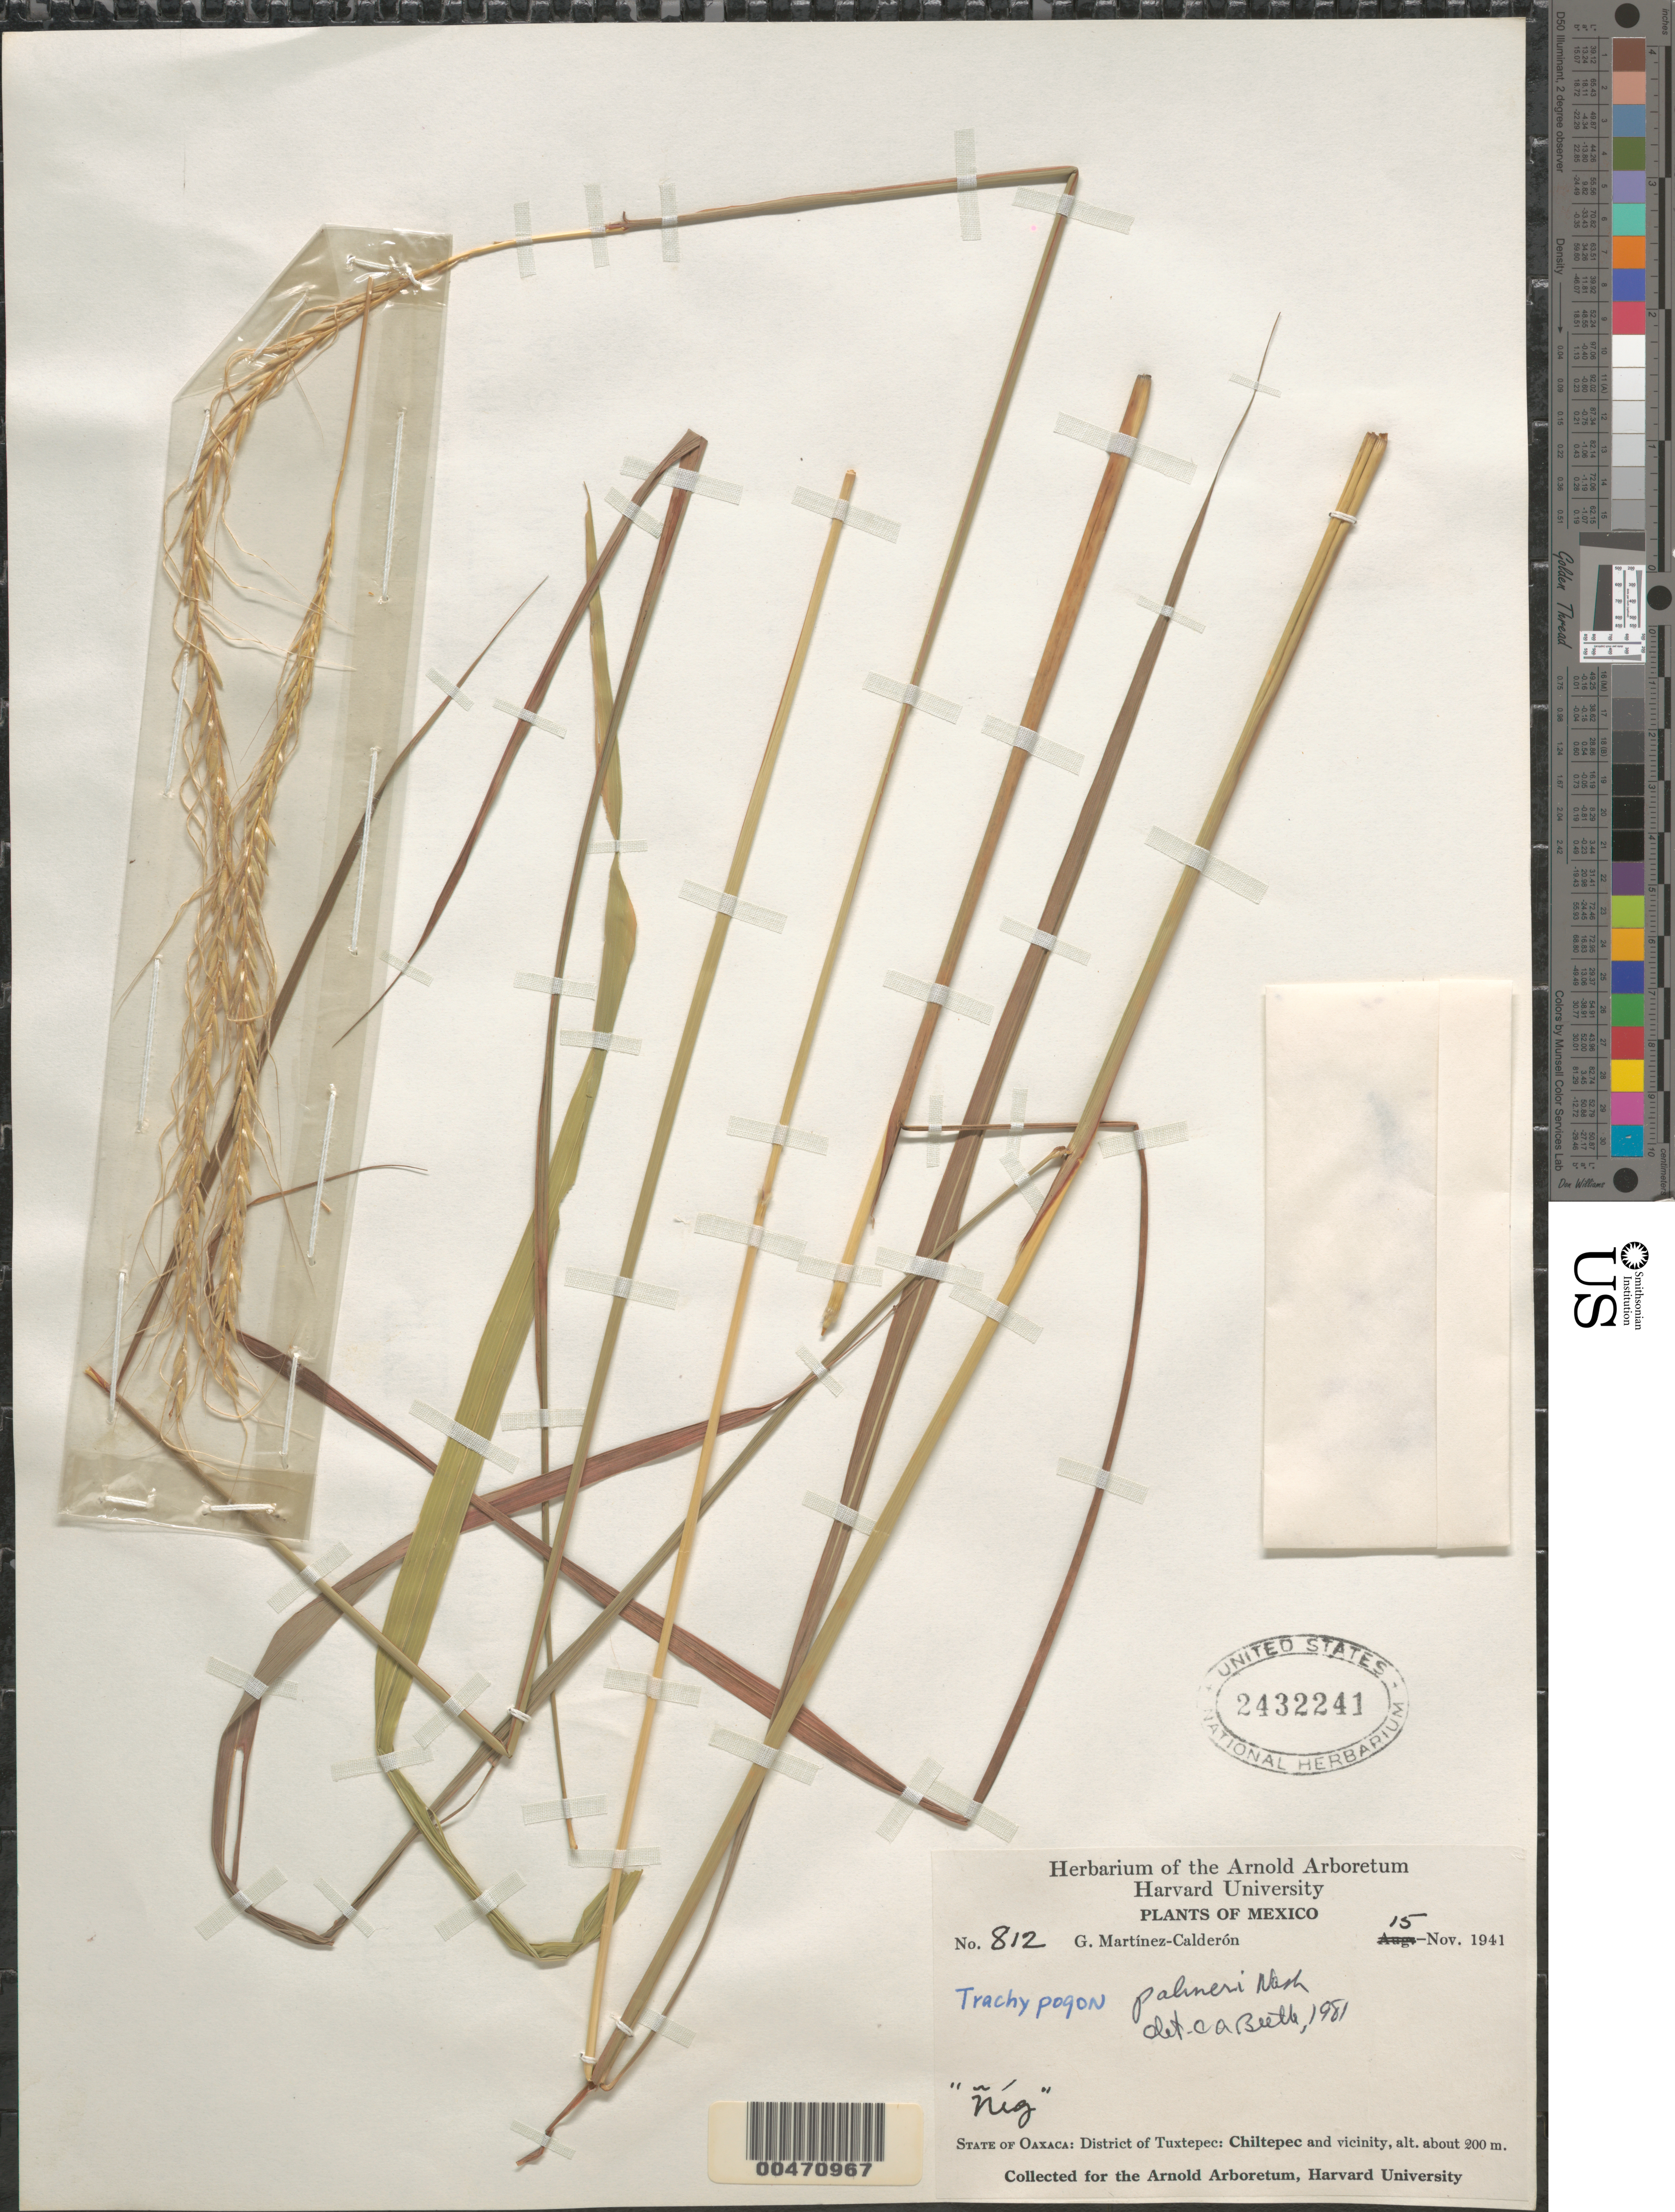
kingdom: Plantae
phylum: Tracheophyta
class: Liliopsida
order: Poales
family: Poaceae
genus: Trachypogon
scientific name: Trachypogon palmeri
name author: Nash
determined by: Beetle, Alan A.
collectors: G. Martínez Calderón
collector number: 812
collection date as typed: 15 Nov 1941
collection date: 1941-11-15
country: Mexico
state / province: Oaxaca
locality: Dist of Tuxtepec, Chiltepec & vicinity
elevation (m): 200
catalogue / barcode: US 2432241